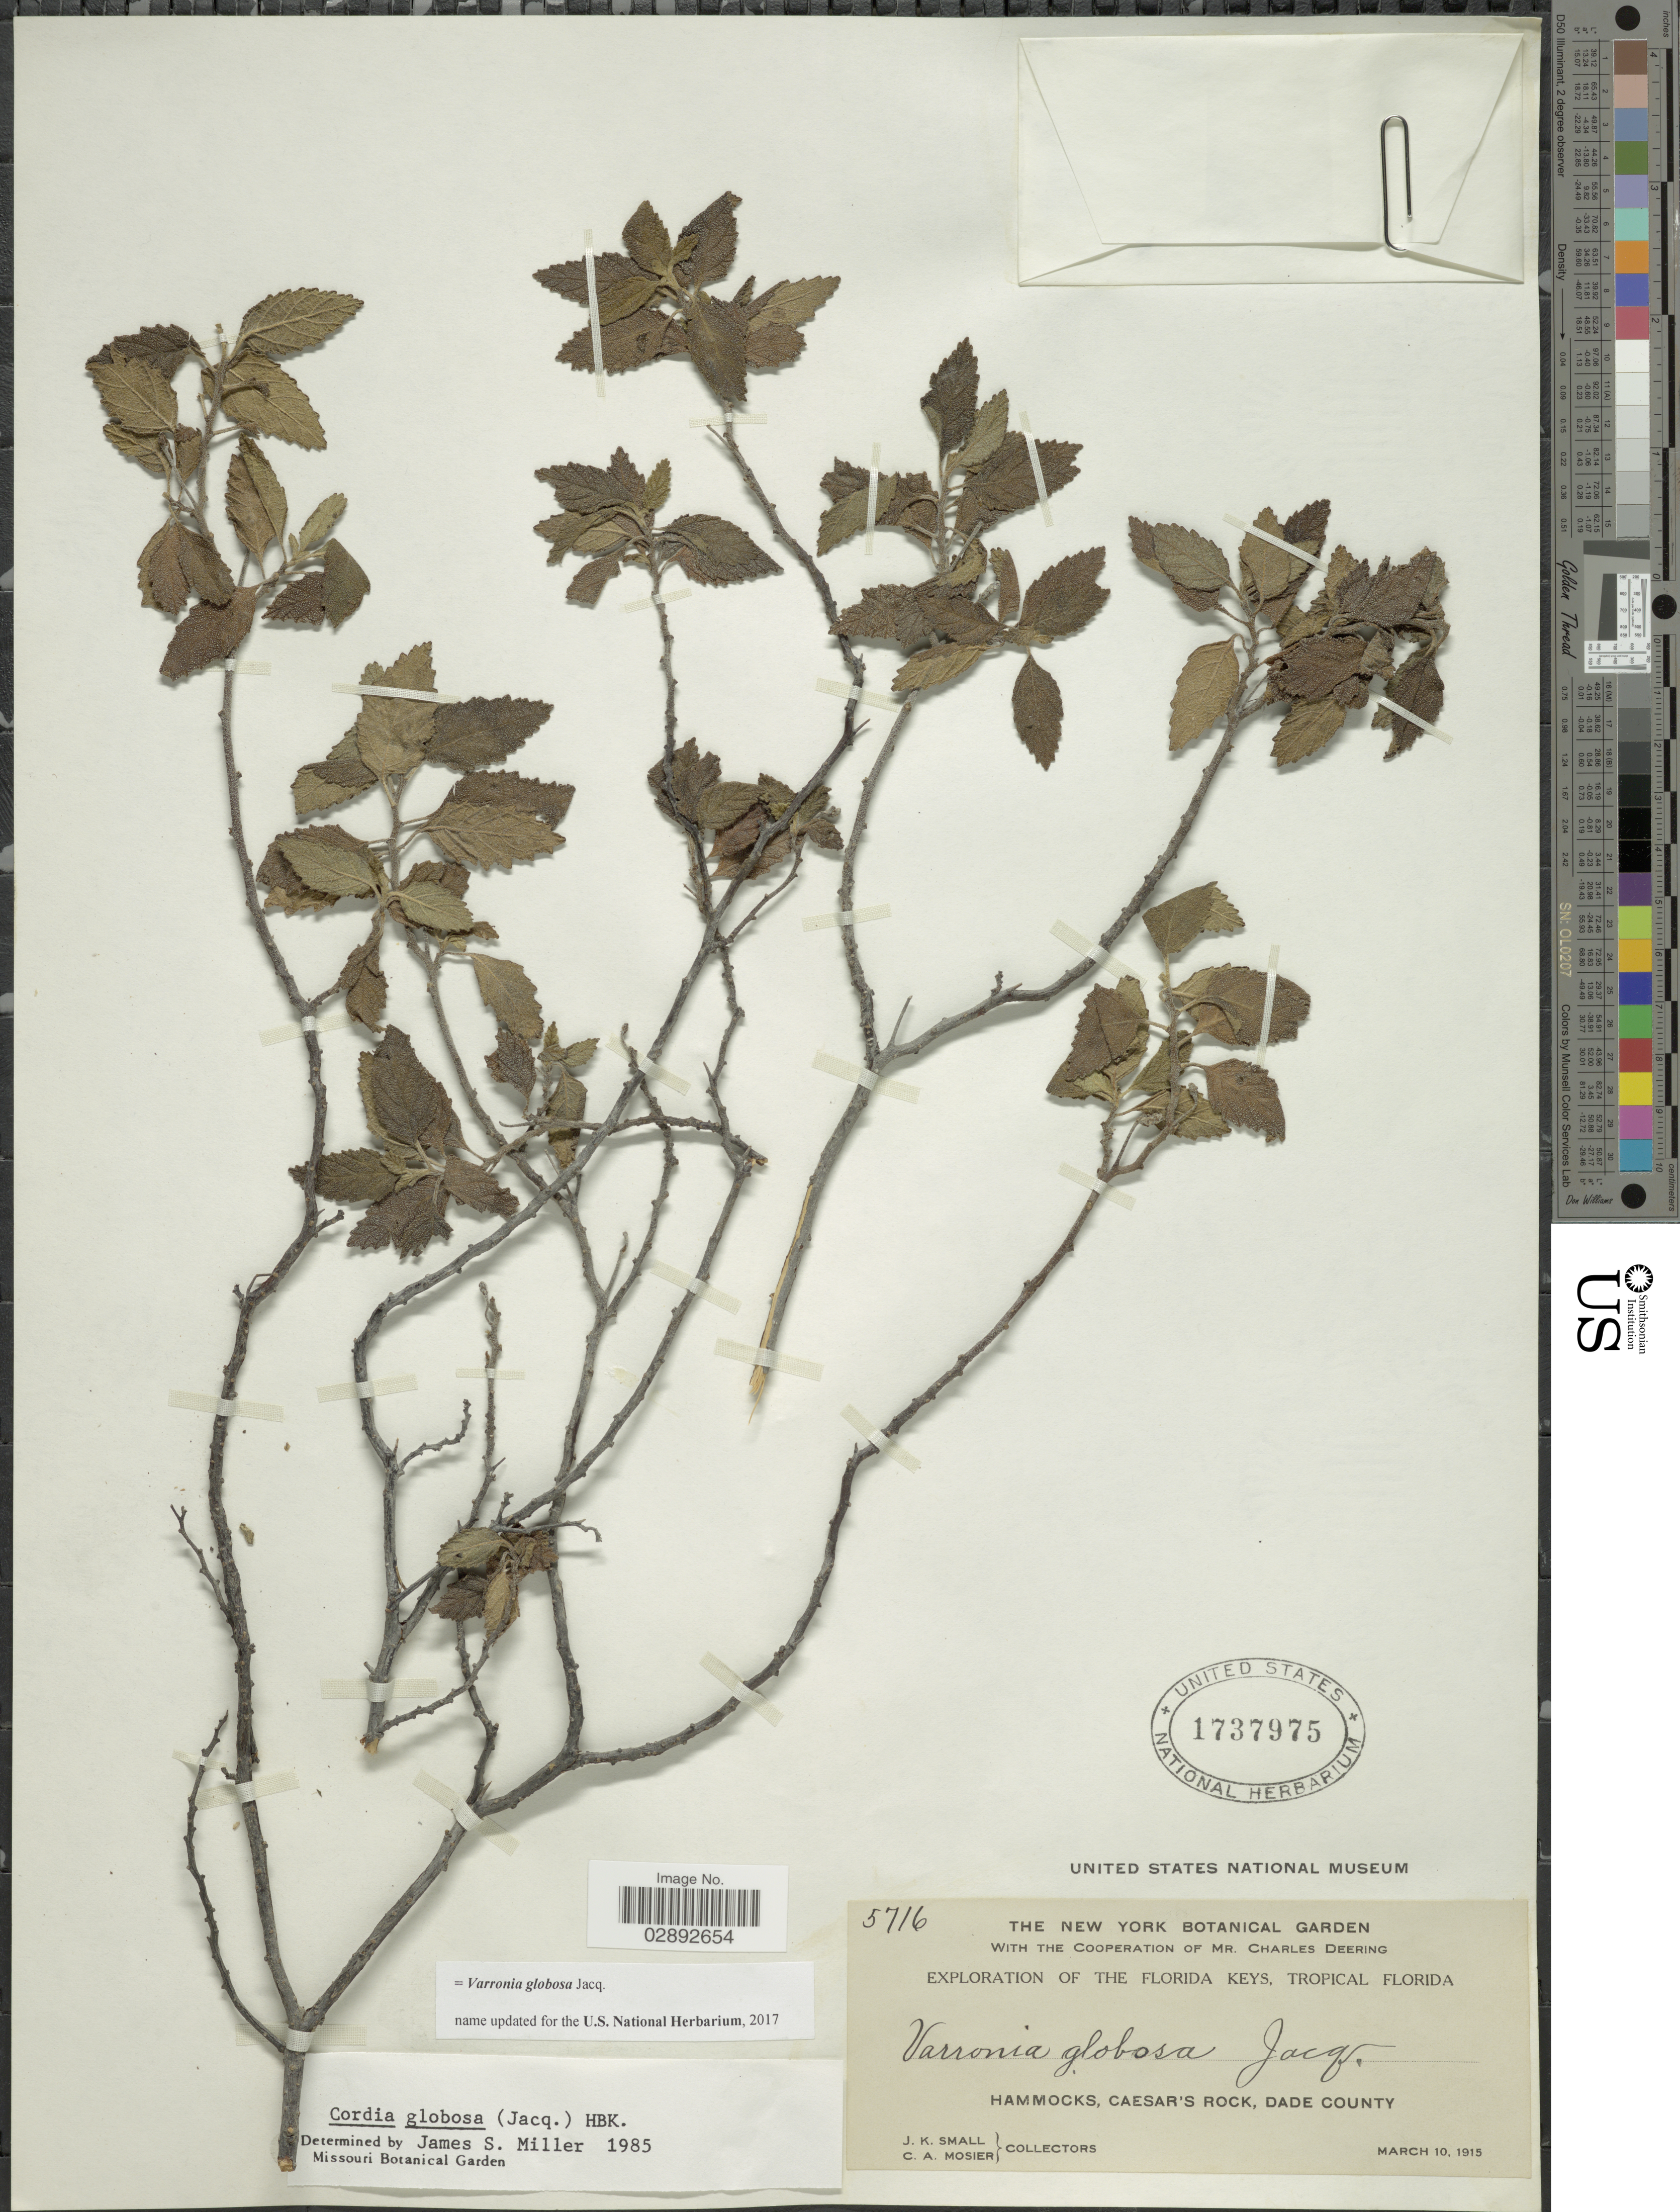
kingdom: Plantae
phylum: Tracheophyta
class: Magnoliopsida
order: Boraginales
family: Cordiaceae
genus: Varronia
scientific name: Varronia globosa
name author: Jacq.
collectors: J. K. Small & C. A. Mosier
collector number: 5716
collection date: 1915-03-10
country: United States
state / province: Florida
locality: Florida Keys, Tropical Florida. Hammocks, Caesar's Rock, Dade County.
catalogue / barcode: US 1737975